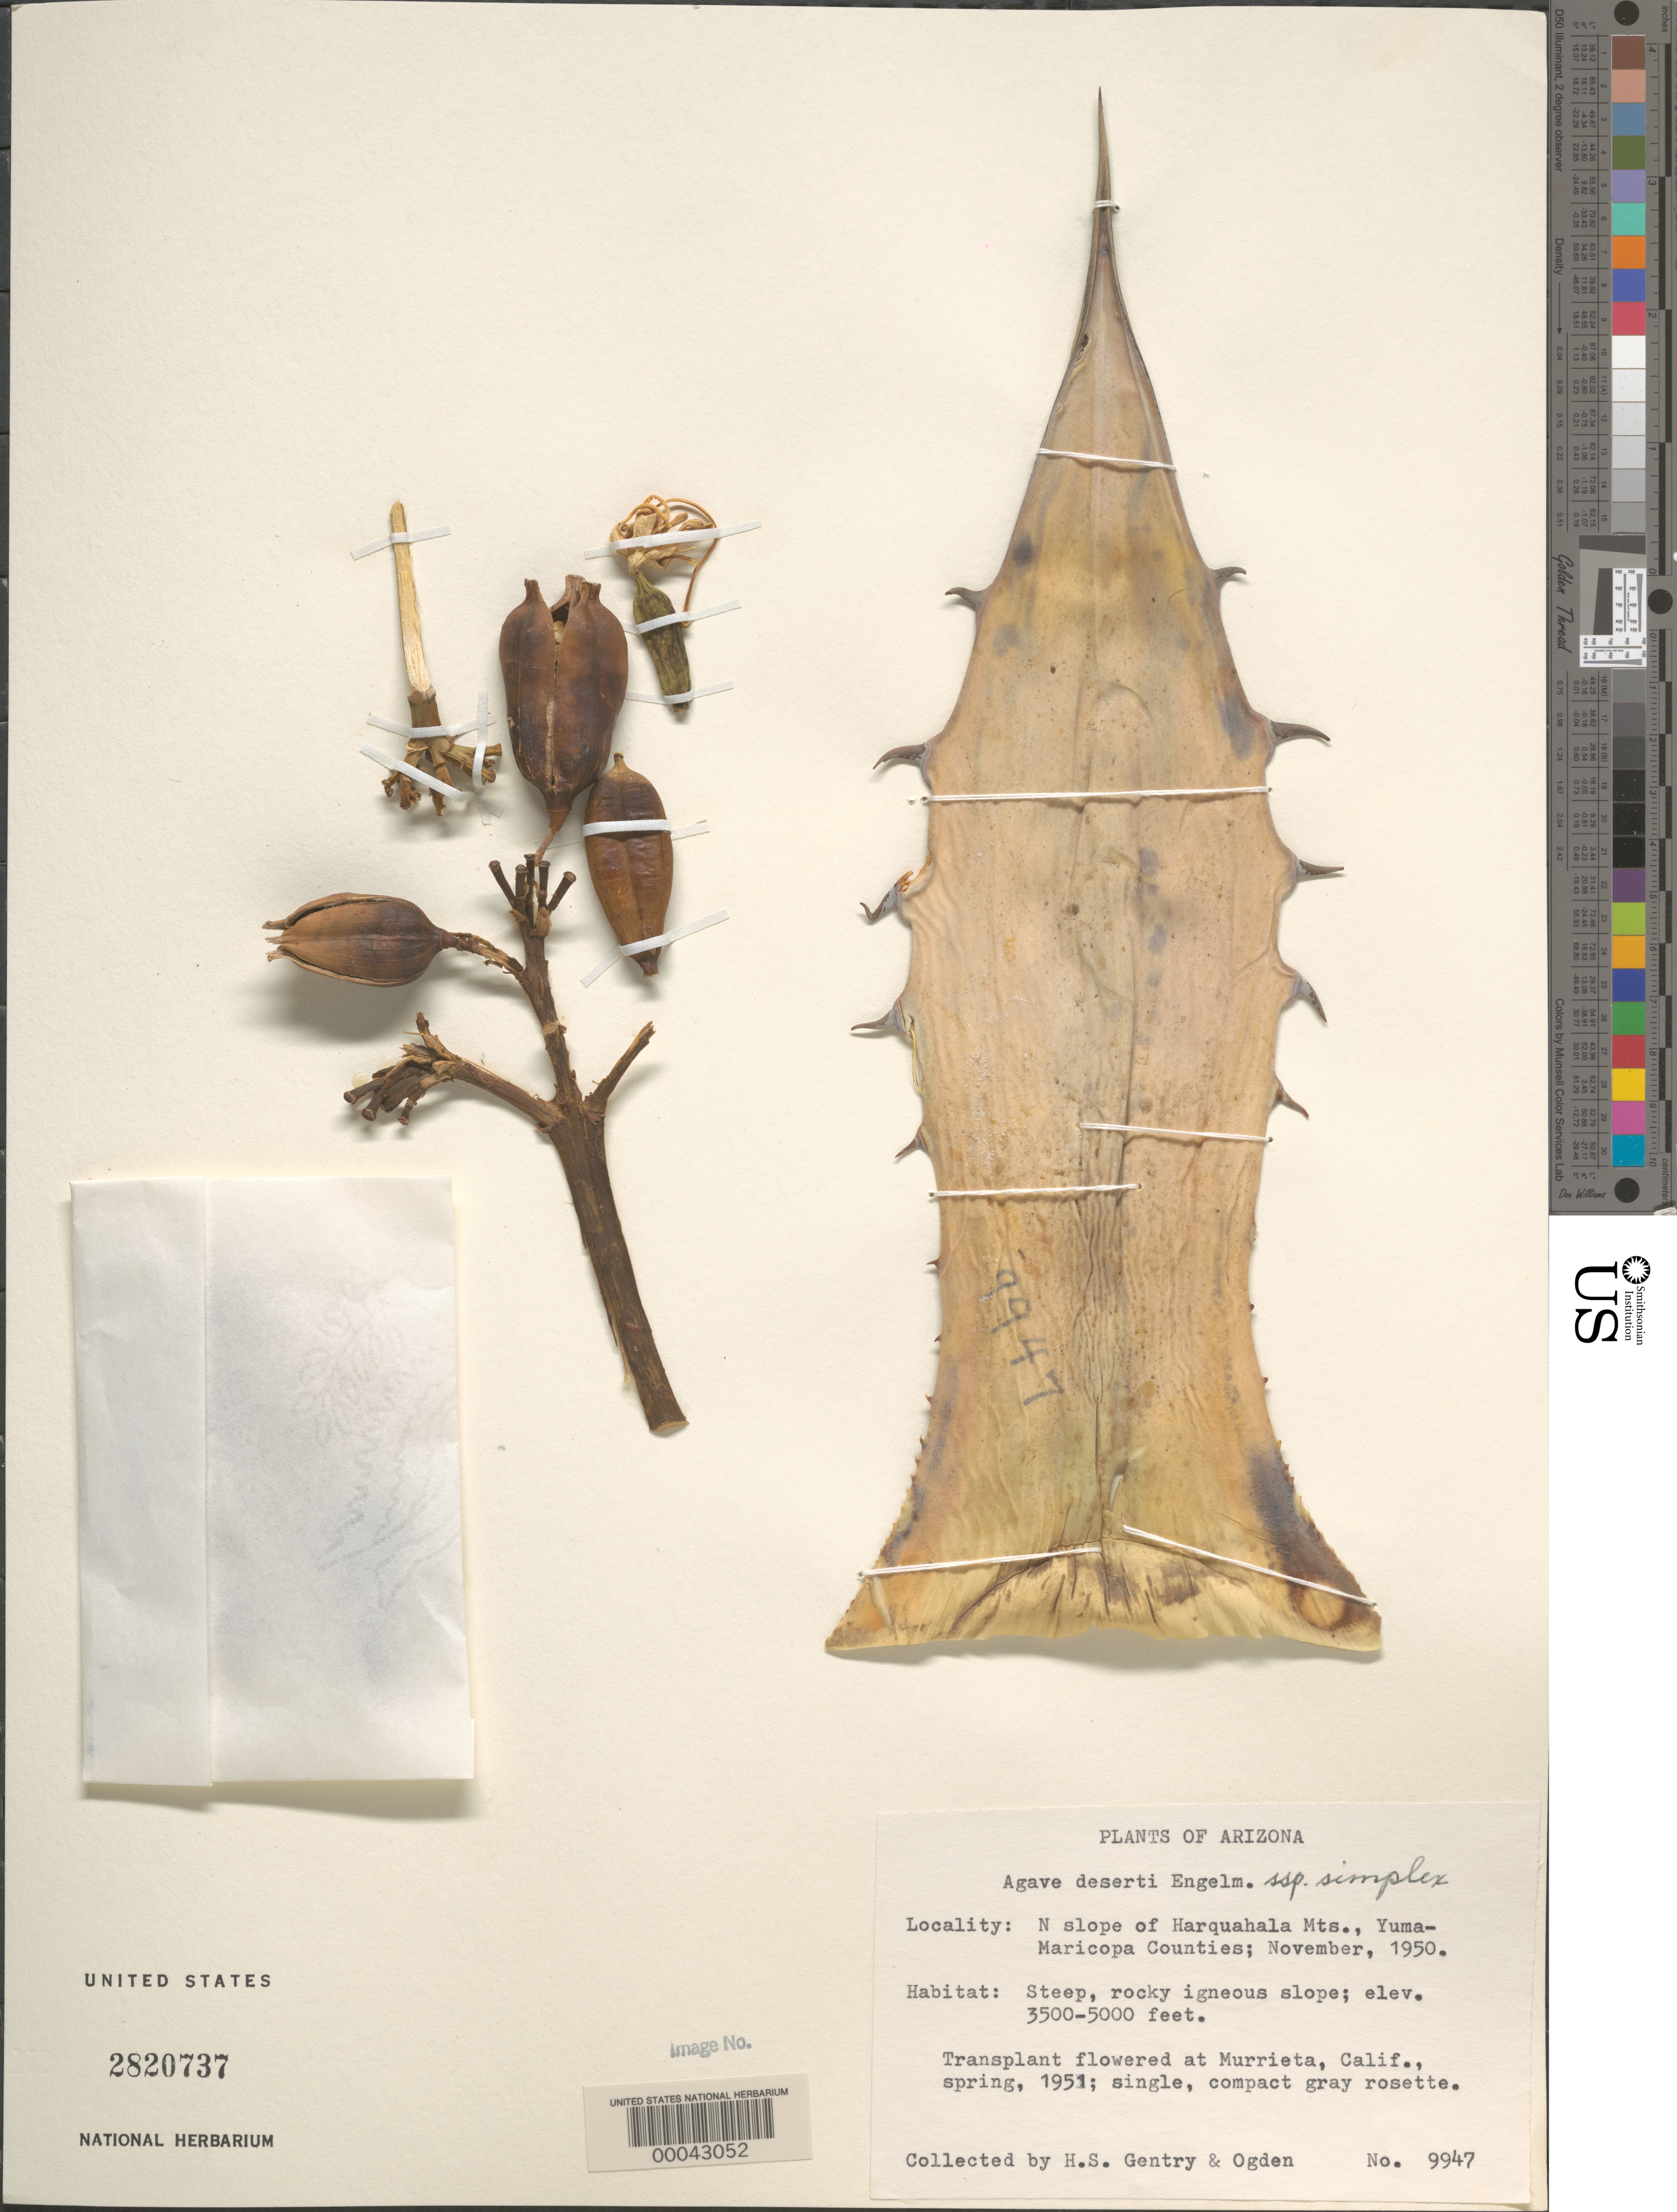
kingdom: Plantae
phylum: Tracheophyta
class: Liliopsida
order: Asparagales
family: Asparagaceae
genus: Agave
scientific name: Agave simplex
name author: (Gentry) Salywon & W. C. Hodgs.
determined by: Salywon, A. M., (ASU)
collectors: H. S. Gentry & -. Ogden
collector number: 9947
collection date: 1950-11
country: United States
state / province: Arizona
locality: N slope of Harquahala Mts., Yuma-Maricopa Counties.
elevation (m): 1067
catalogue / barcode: US 2820737